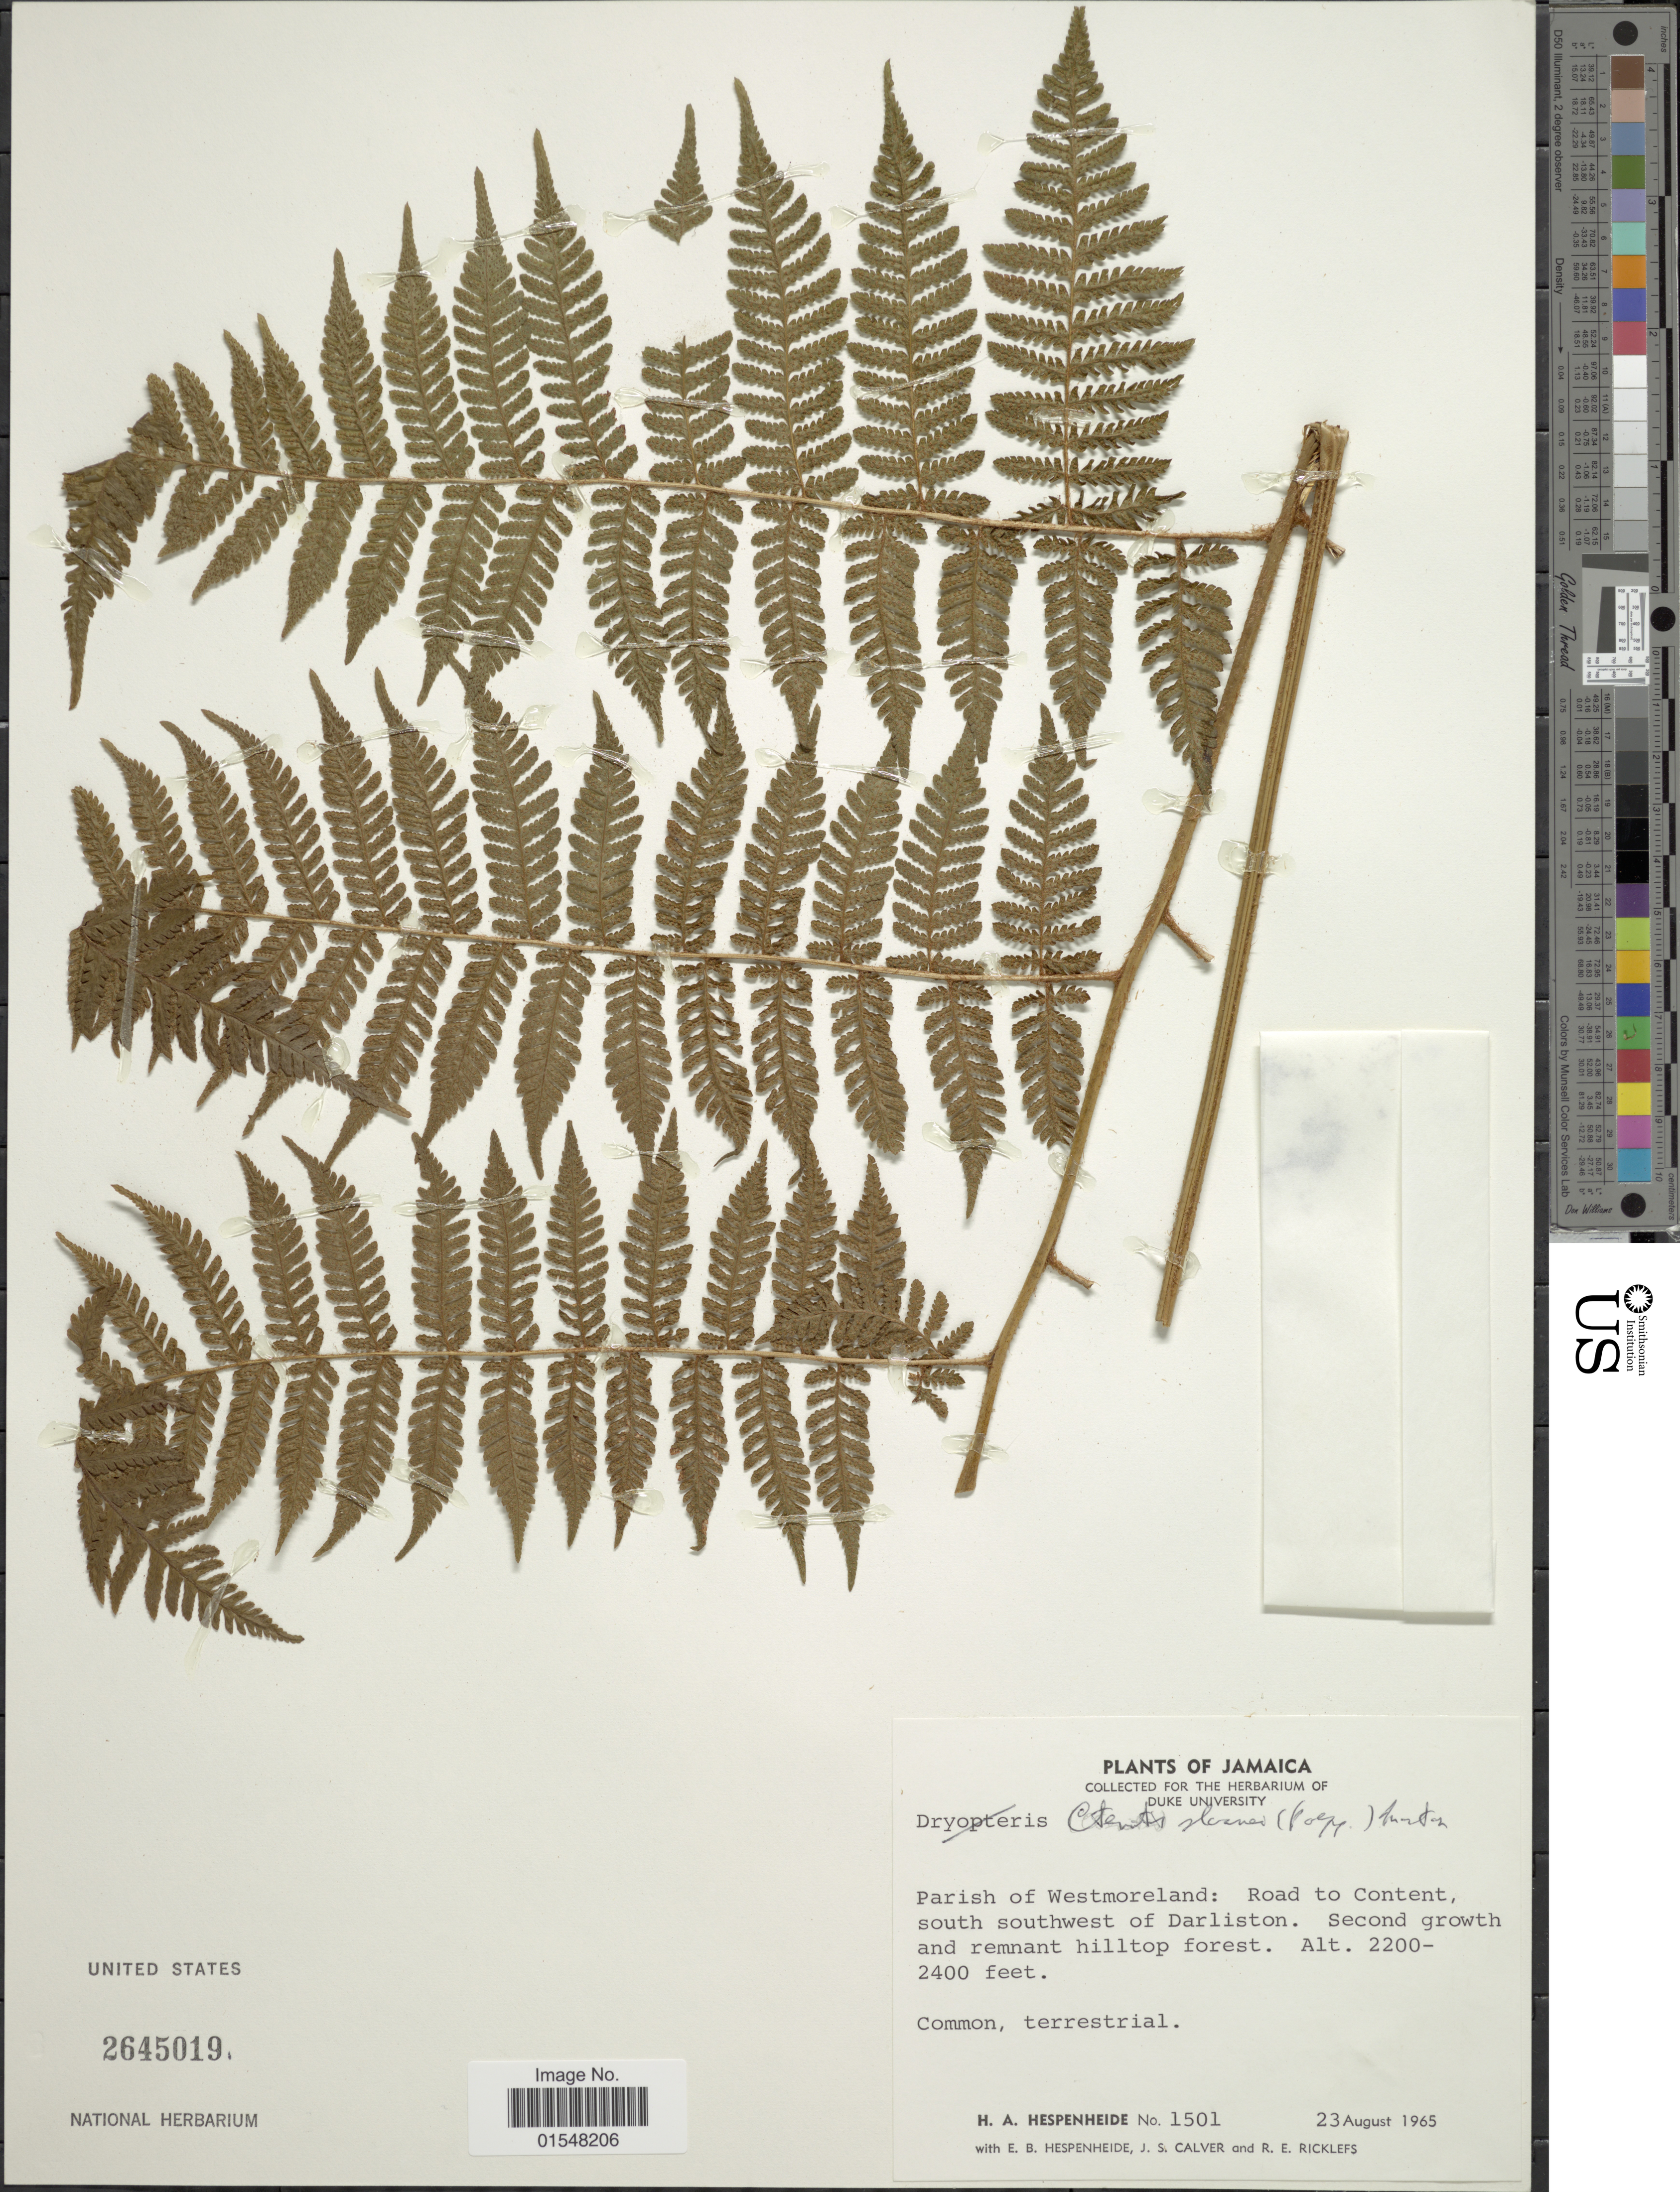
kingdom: Plantae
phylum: Tracheophyta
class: Polypodiopsida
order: Polypodiales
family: Dryopteridaceae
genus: Ctenitis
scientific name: Ctenitis sloanei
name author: (Poepp. ex Spreng.) C.V. Morton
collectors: H. Hespendheide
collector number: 1501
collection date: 1965-08-23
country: Jamaica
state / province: Westmoreland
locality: Parish of Westmoreland: Road to Content, south southwest of Darliston. Second growth and remnant hilltop forest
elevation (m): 671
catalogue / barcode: US 2645019